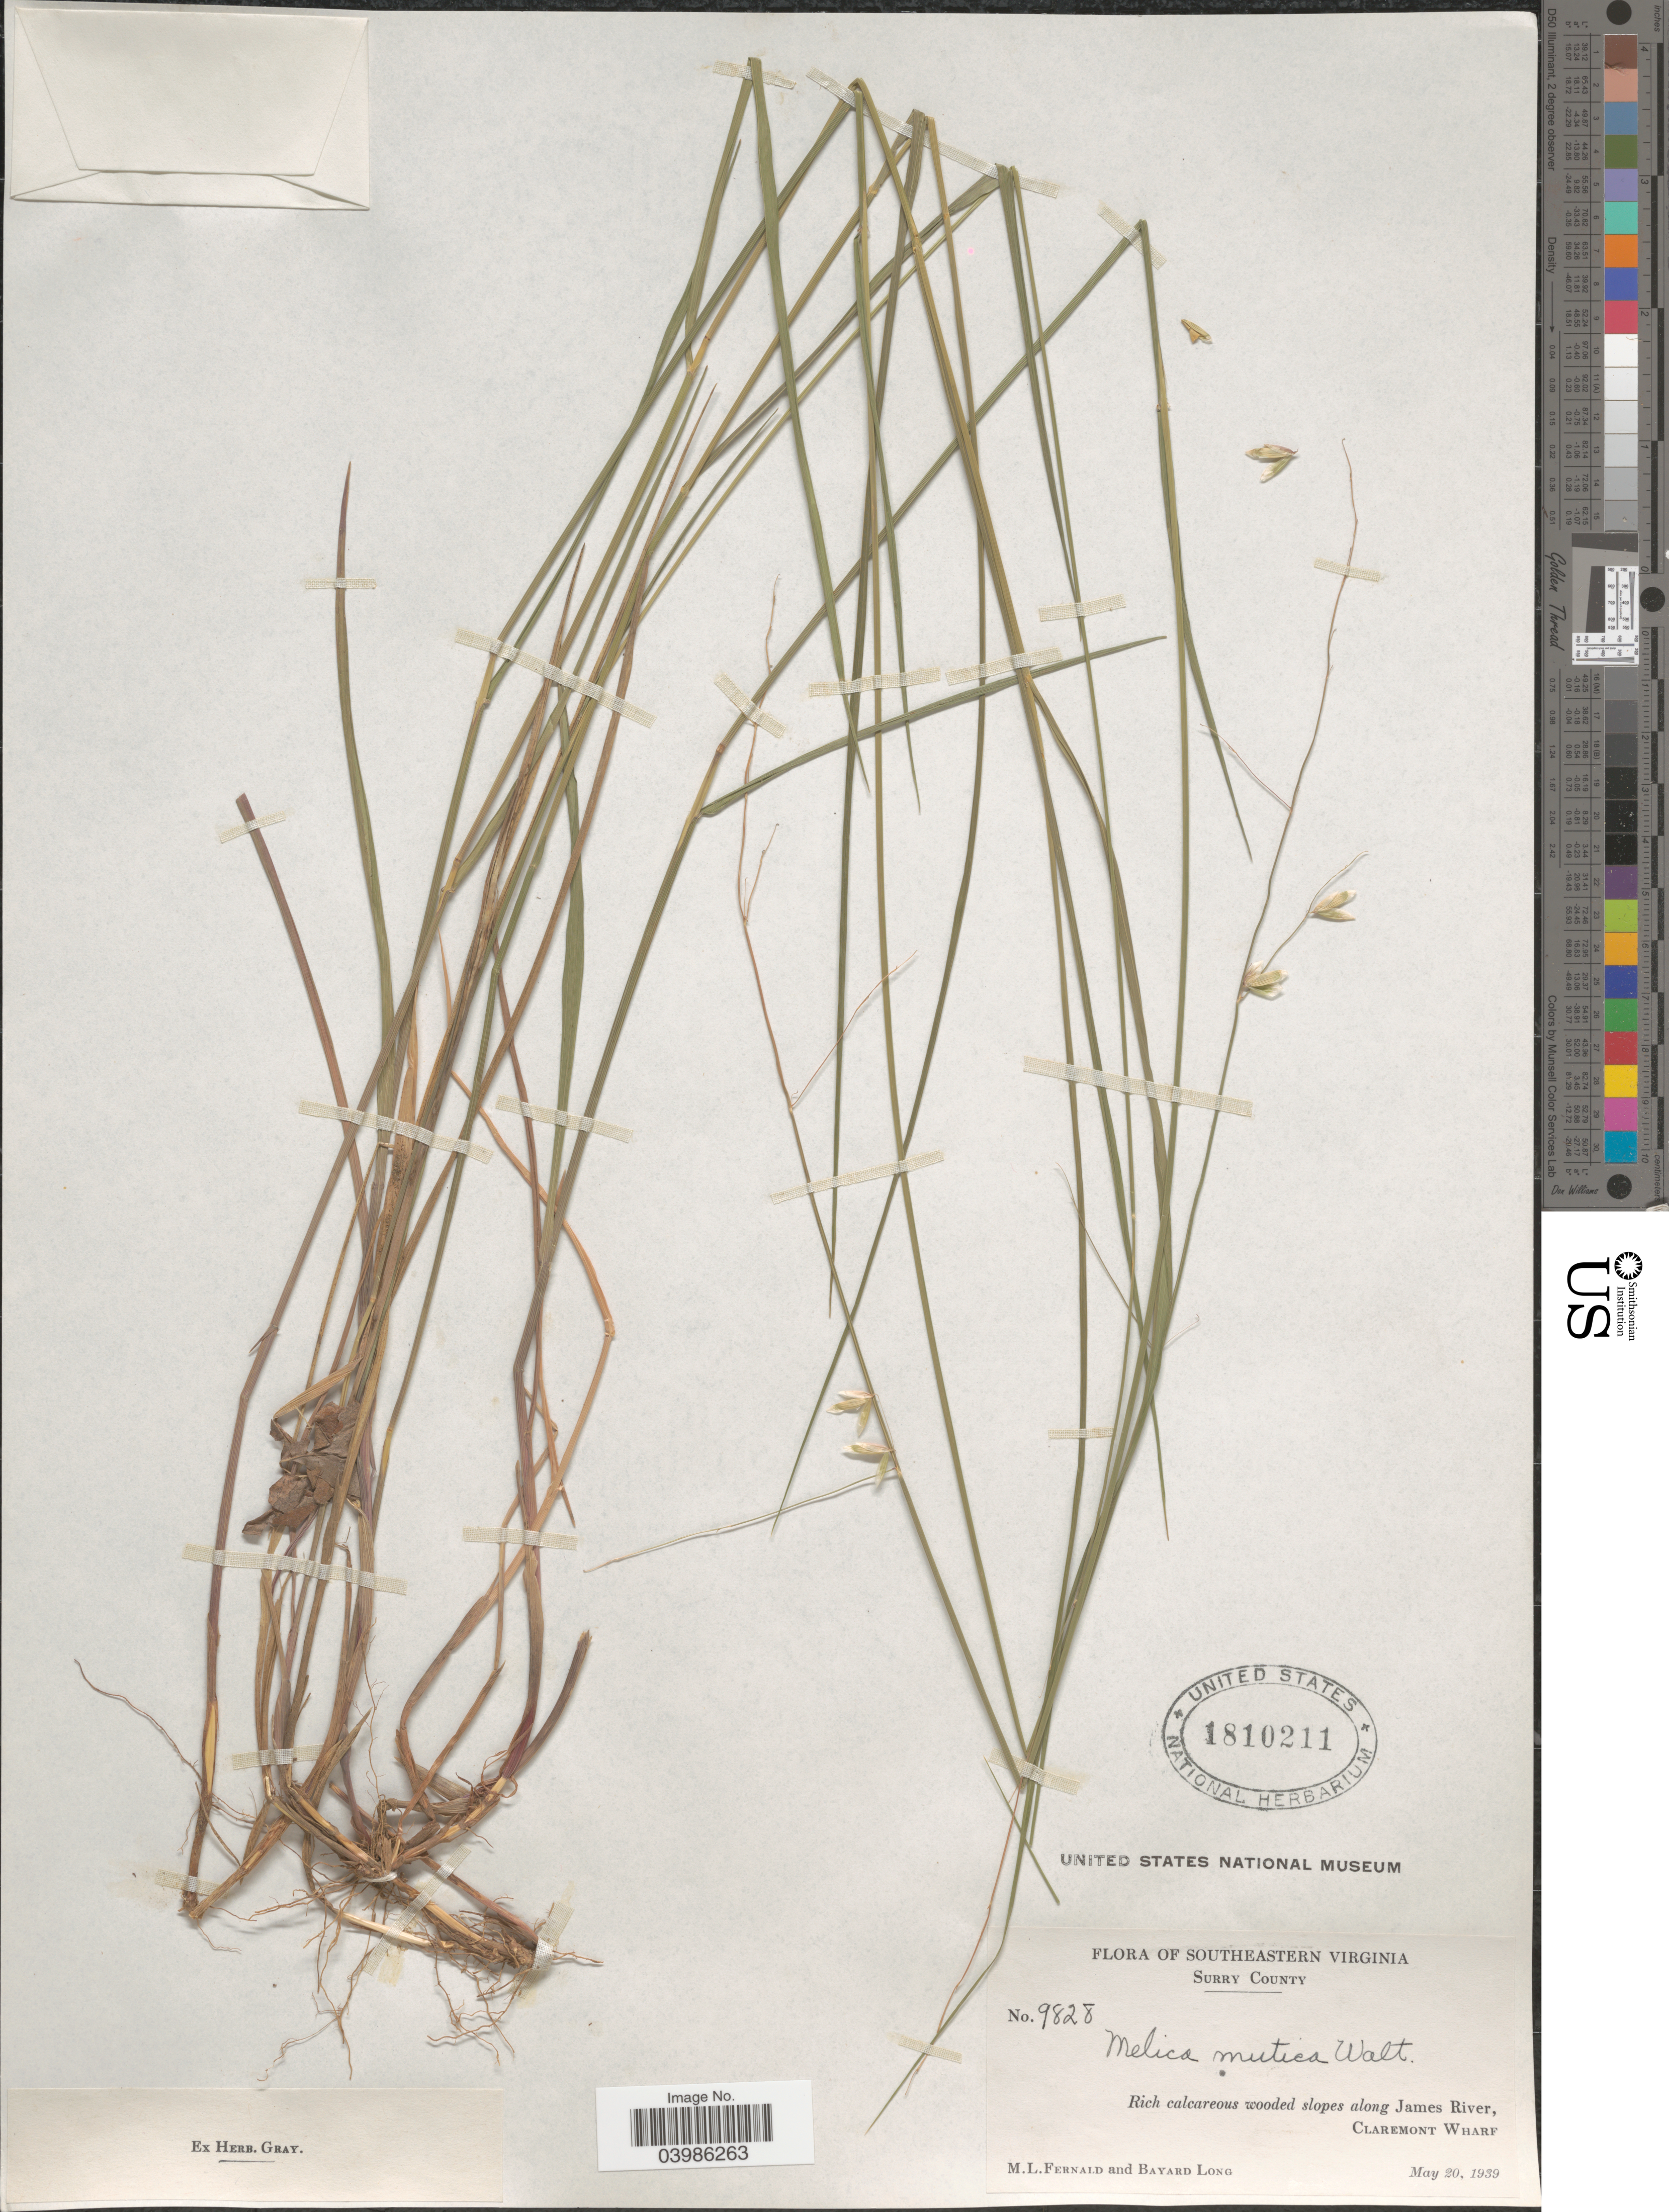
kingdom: Plantae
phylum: Tracheophyta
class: Liliopsida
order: Poales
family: Poaceae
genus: Melica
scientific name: Melica mutica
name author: Walter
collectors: M. L. Fernald & B. Long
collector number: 9828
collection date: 1939-05-20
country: United States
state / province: Virginia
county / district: Surry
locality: Southeastern Virginia. Surry County. Rich calcareous wooded slopes along James River, Claremont Wharf.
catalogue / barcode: US 1810211